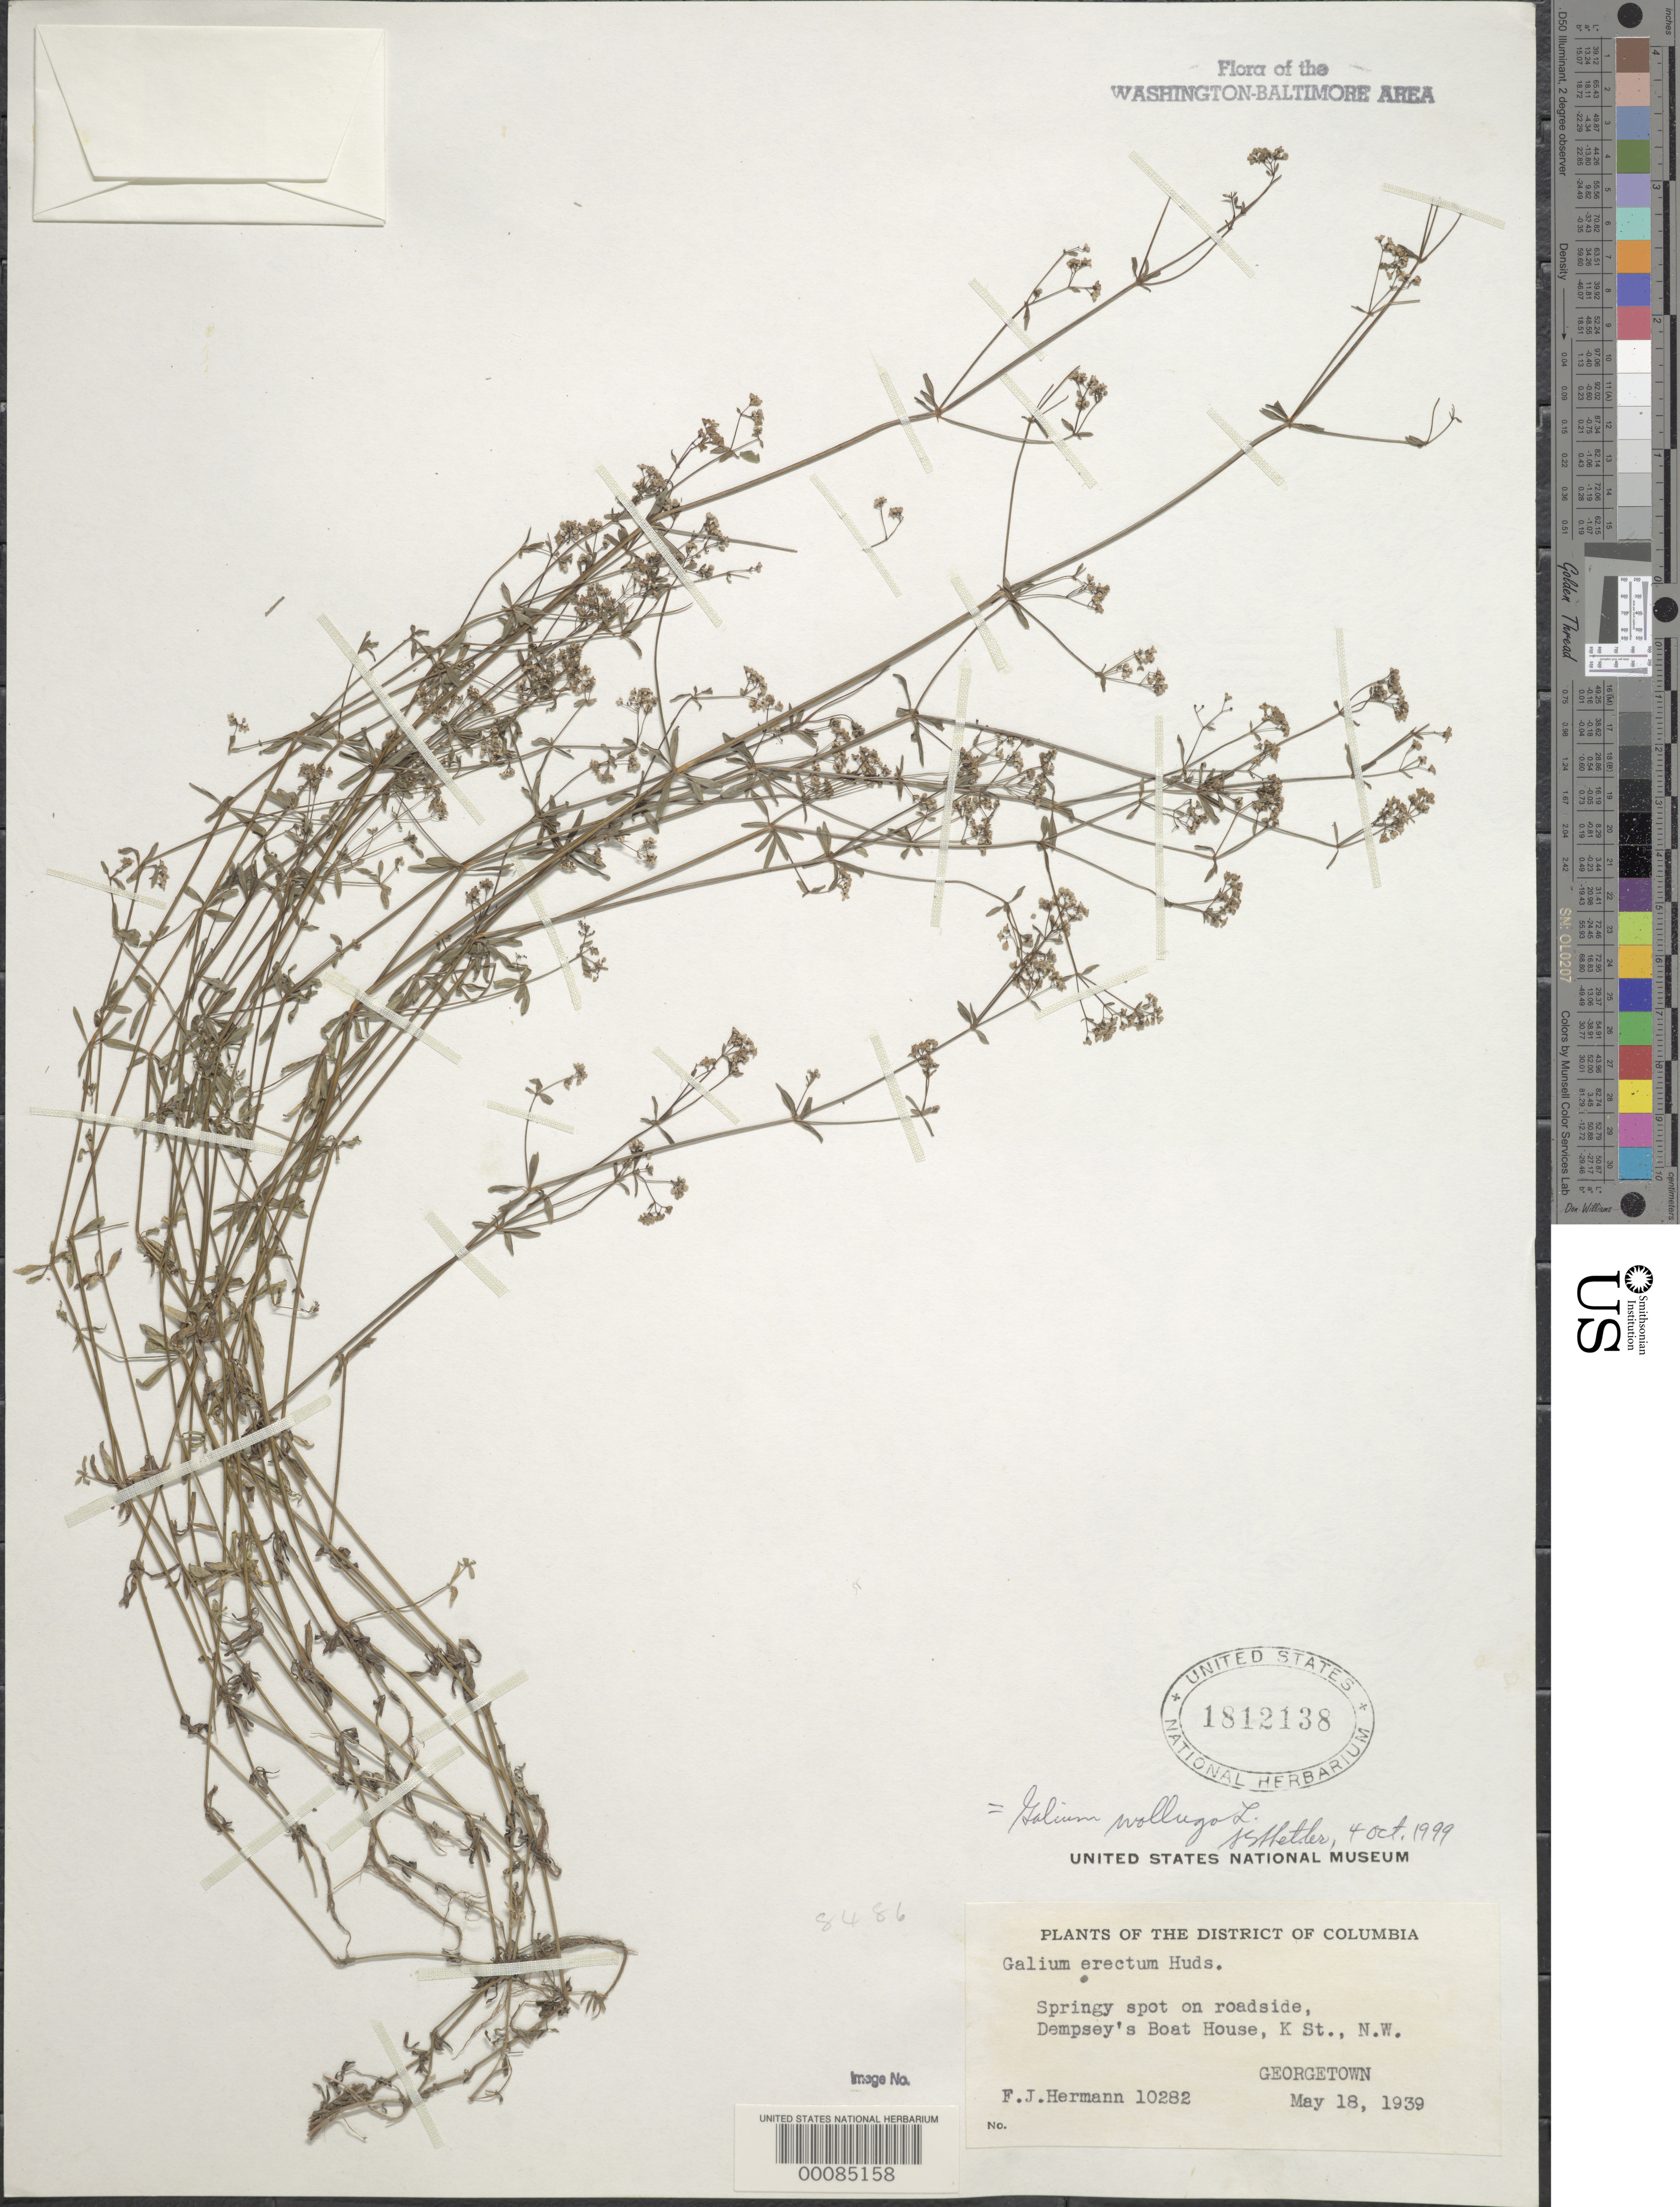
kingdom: Plantae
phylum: Tracheophyta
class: Magnoliopsida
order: Gentianales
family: Rubiaceae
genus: Galium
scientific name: Galium mollugo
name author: L.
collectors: F. J. Hermann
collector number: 10282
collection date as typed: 18 May 1939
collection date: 1939-05-18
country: United States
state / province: District of Columbia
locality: Georgetown C. and O. Canal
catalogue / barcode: US 1812138